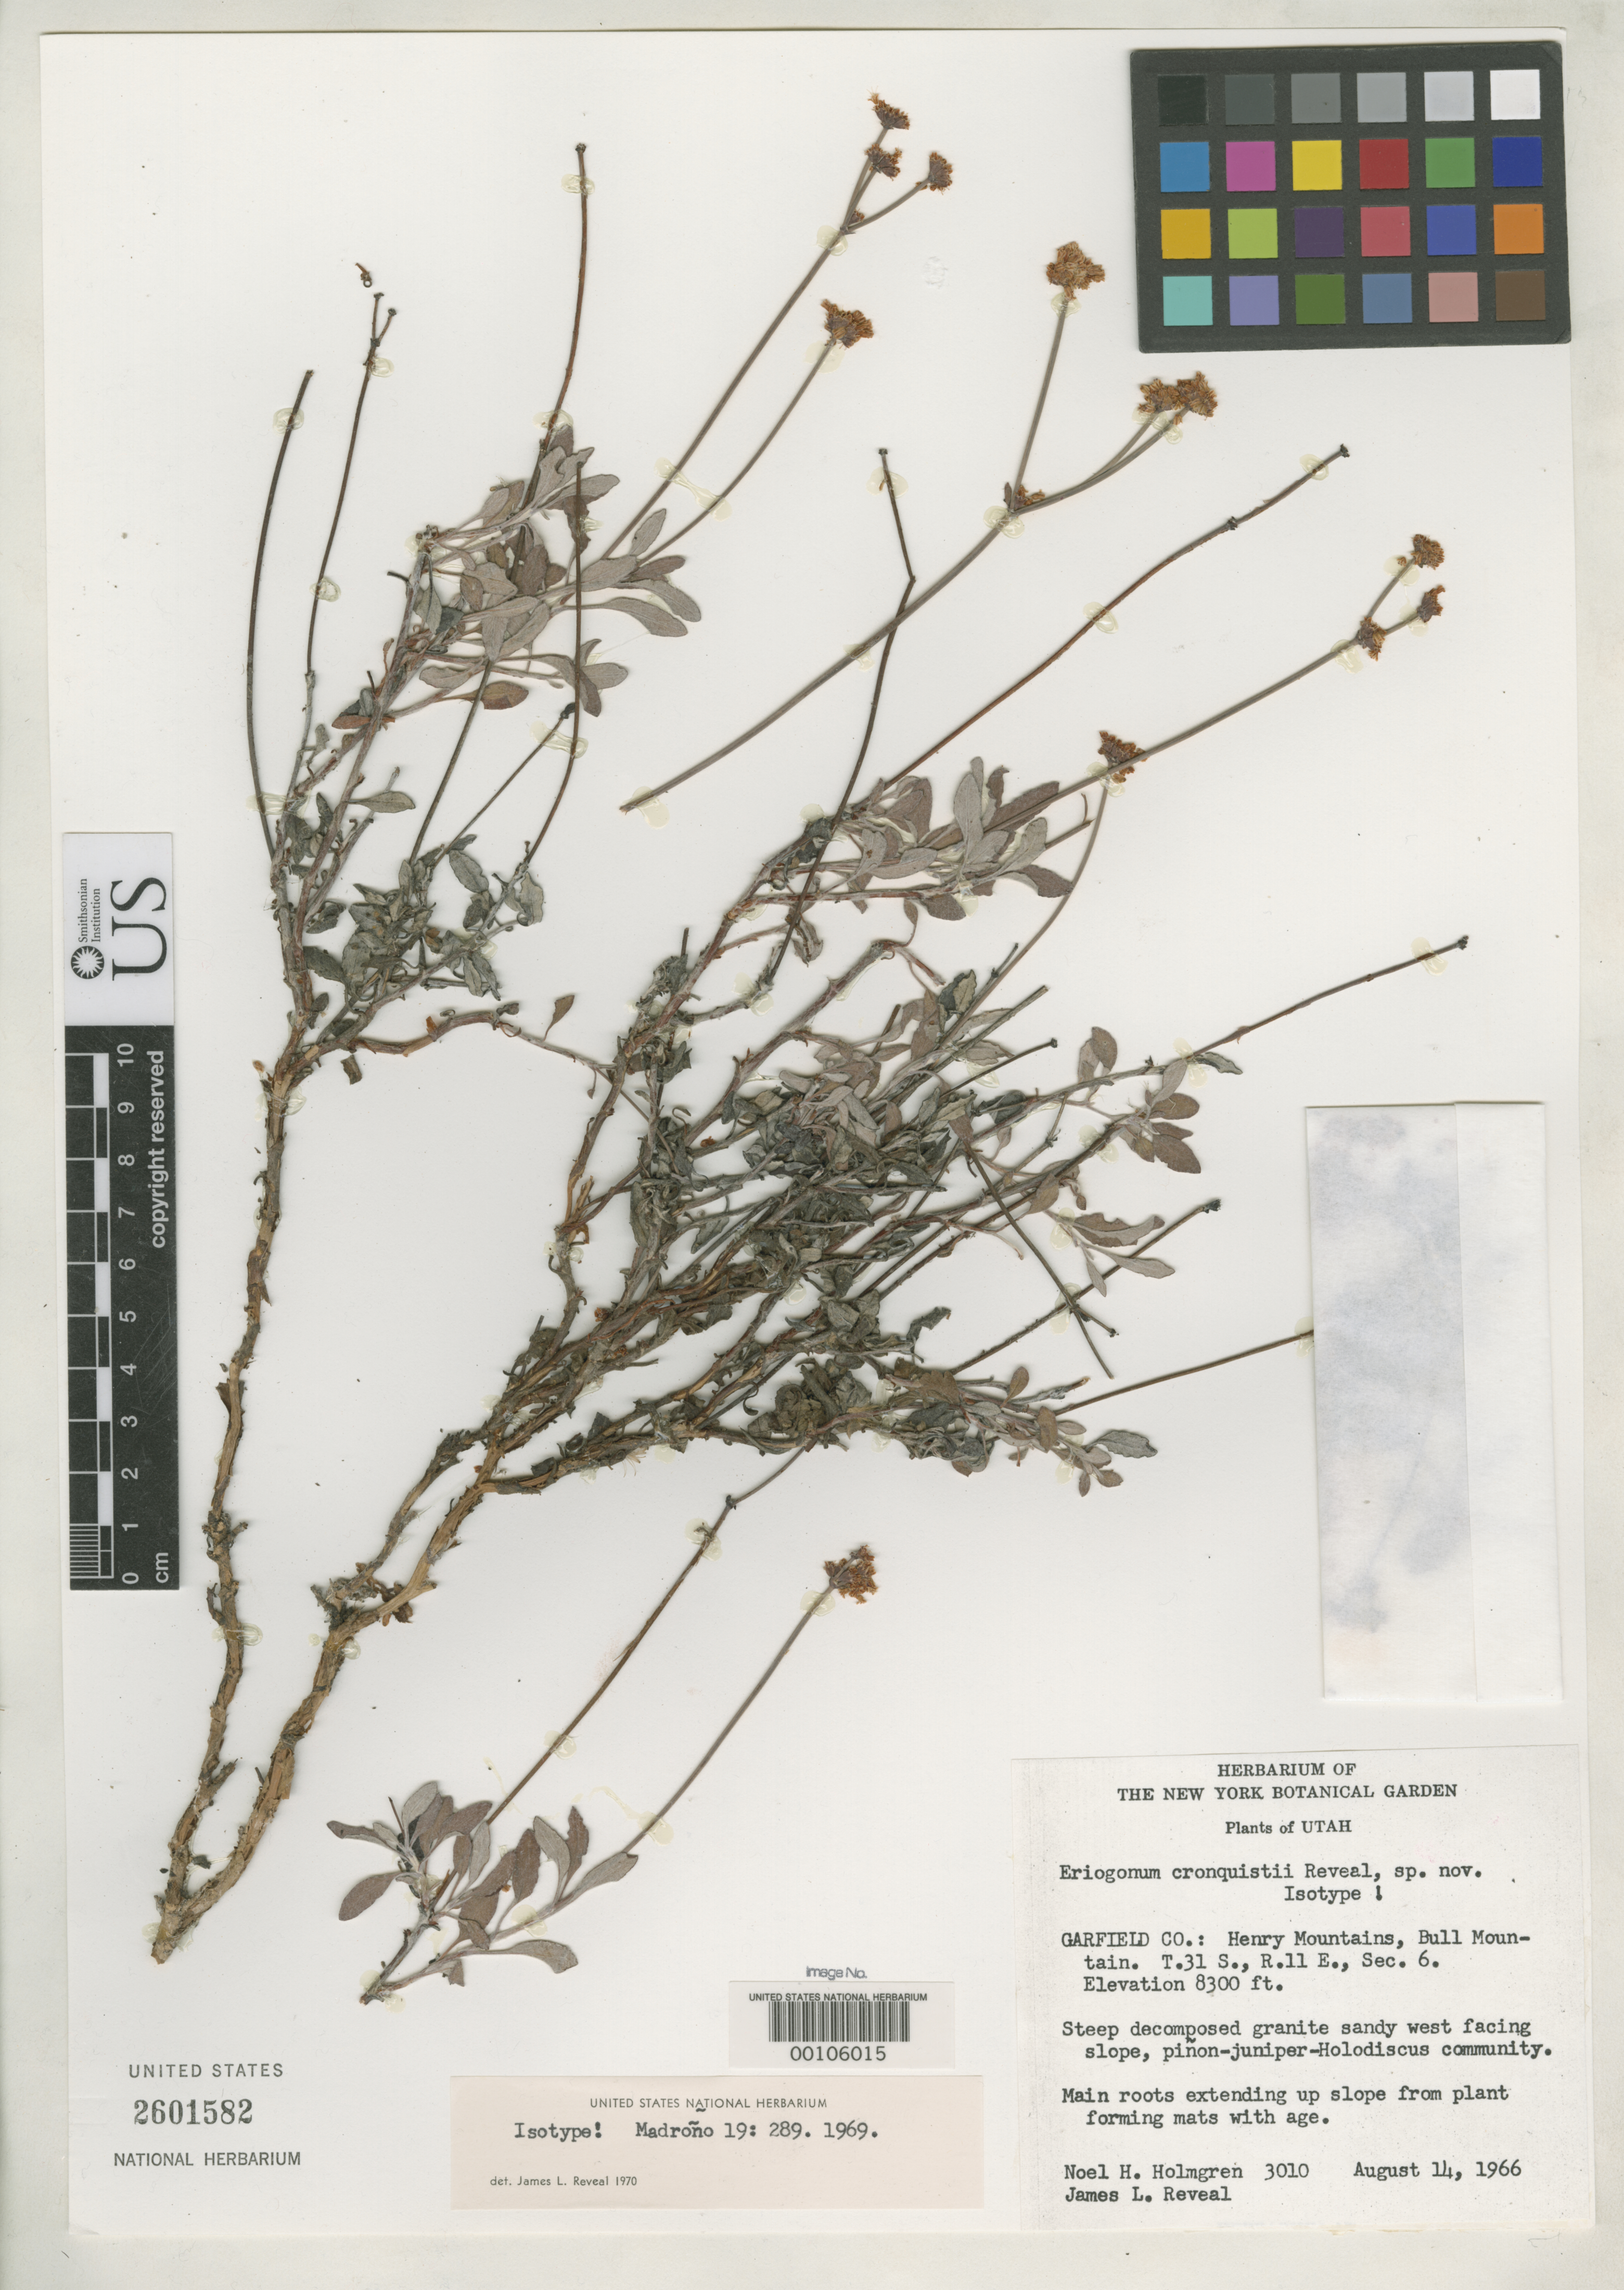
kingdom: Plantae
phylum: Tracheophyta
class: Magnoliopsida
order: Caryophyllales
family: Polygonaceae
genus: Eriogonum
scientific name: Eriogonum cronquistii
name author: Reveal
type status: Isotype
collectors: A. H. Holmgren & J. L. Reveal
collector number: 3010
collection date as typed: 14 Aug 1966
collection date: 1966-08-14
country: United States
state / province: Utah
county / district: Garfield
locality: Henry Mountains, Bull Mountain, sec. 6, t. 31 s., r. 11e.; alt. 8300 ft.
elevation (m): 2530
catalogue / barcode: US 2601582